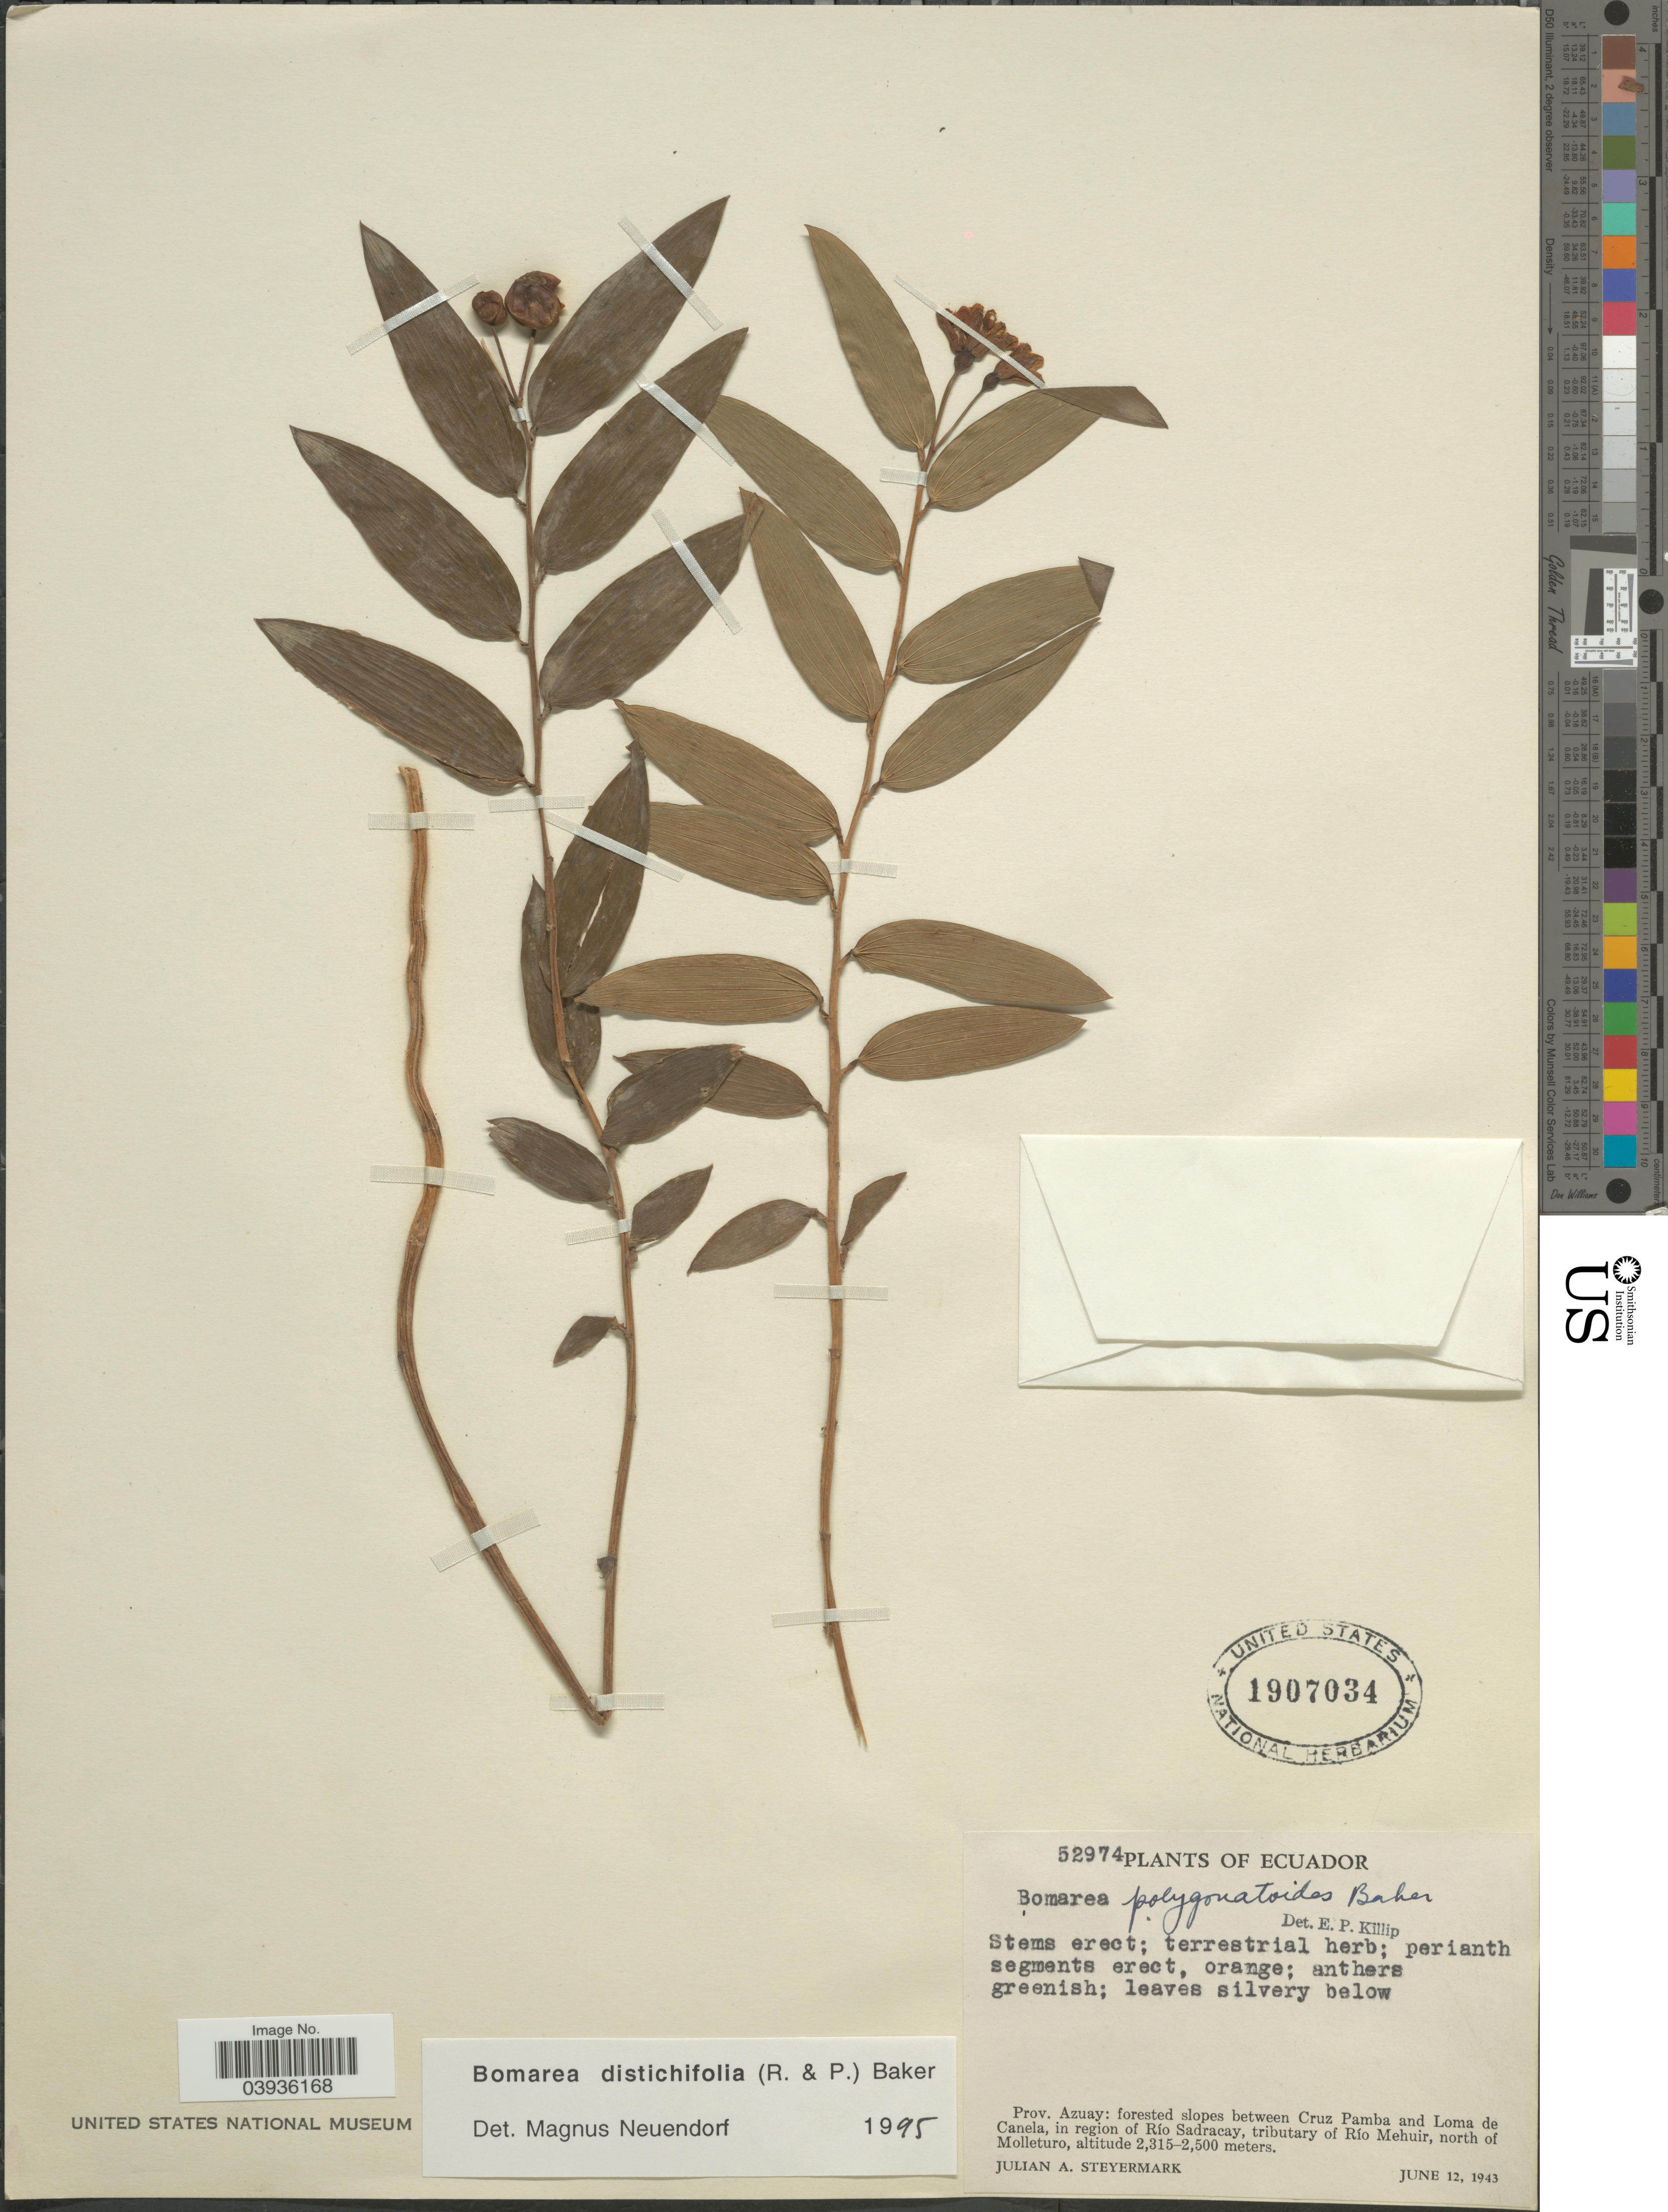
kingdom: Plantae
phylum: Tracheophyta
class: Liliopsida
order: Liliales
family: Alstroemeriaceae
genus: Bomarea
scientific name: Bomarea distichifolia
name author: (Ruiz & Pav.) Baker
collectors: J. Steyermark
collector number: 52974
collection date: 1943-06-12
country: Ecuador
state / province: Azuay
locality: Forested slopes between Cruz Pamba and Loma de Canela, in region of Río Sadracay, tributary of Río Mehuir, north of Molleturo.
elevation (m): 2315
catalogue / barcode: US 1907034